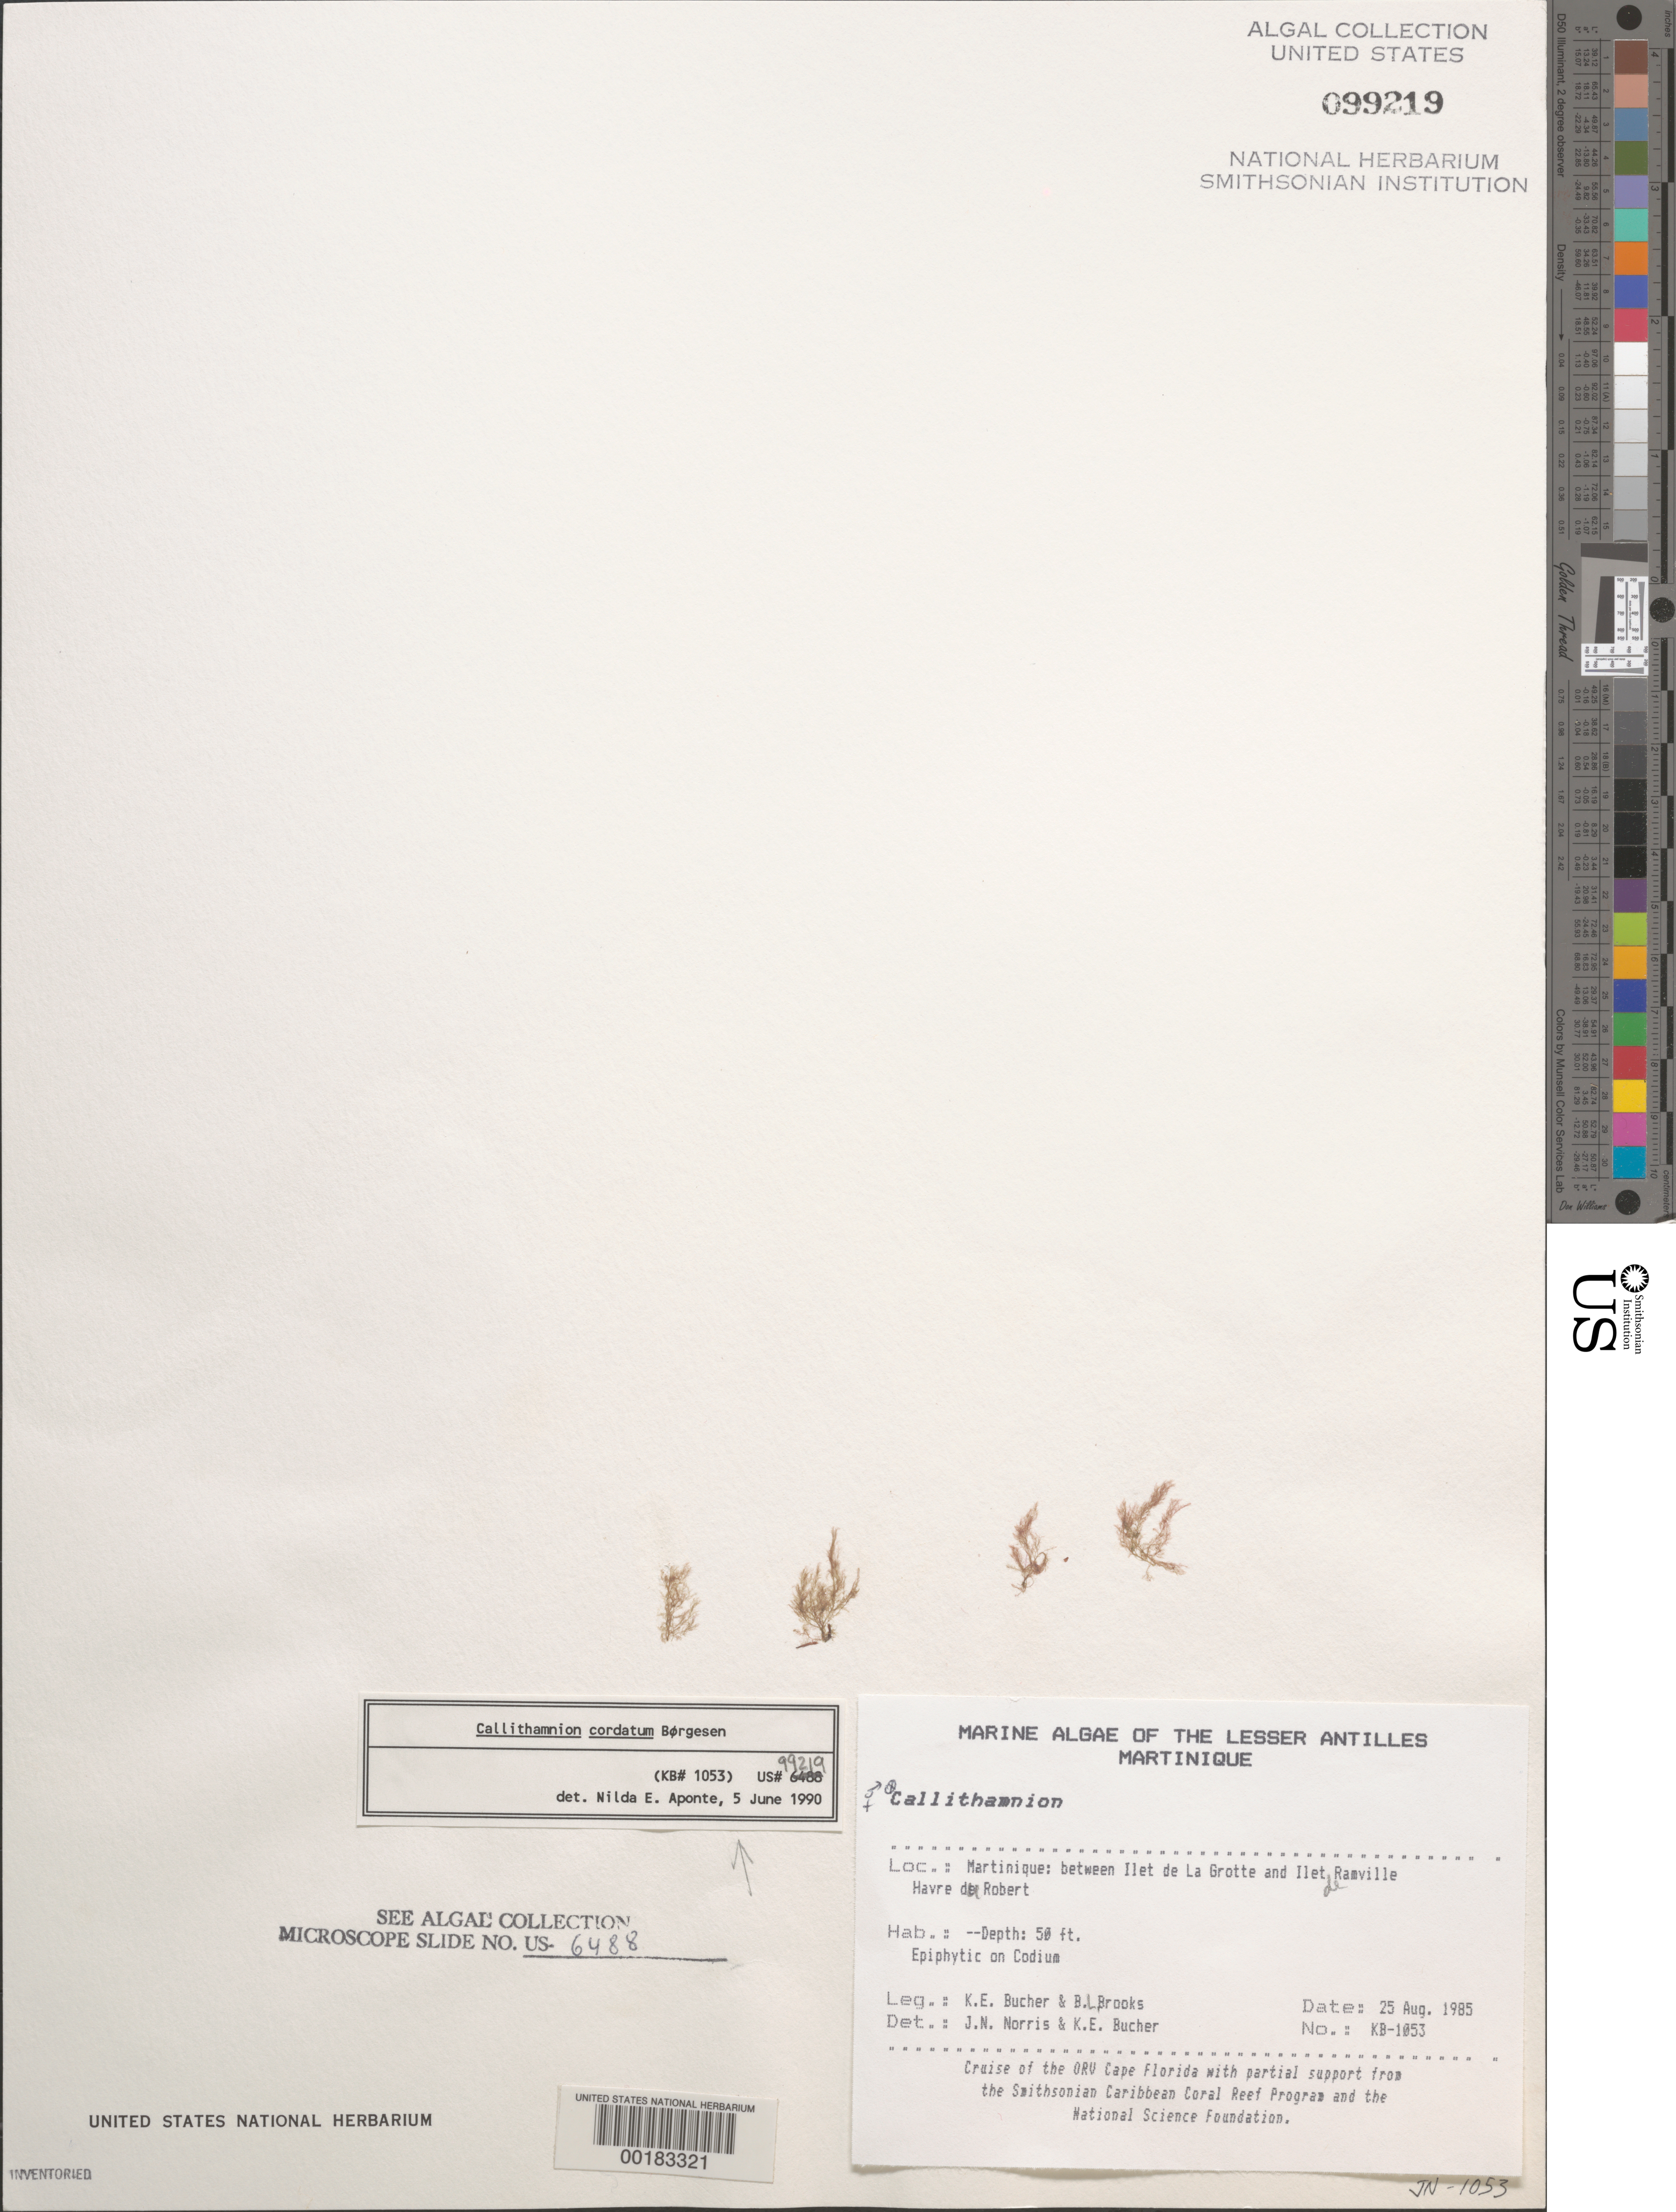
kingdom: Plantae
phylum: Rhodophyta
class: Florideophyceae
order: Ceramiales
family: Callithamniaceae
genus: Aglaothamnion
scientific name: Aglaothamnion cordatum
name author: (Børgesen) Feldm.-Maz.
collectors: K. E. Bucher & B. Brooks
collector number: Kb-1053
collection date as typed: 25 Aug 1985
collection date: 1985-08-25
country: Martinique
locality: Between Ilet de la Grotte and Ilet de Ramville, Havre du Robert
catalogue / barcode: US 99219